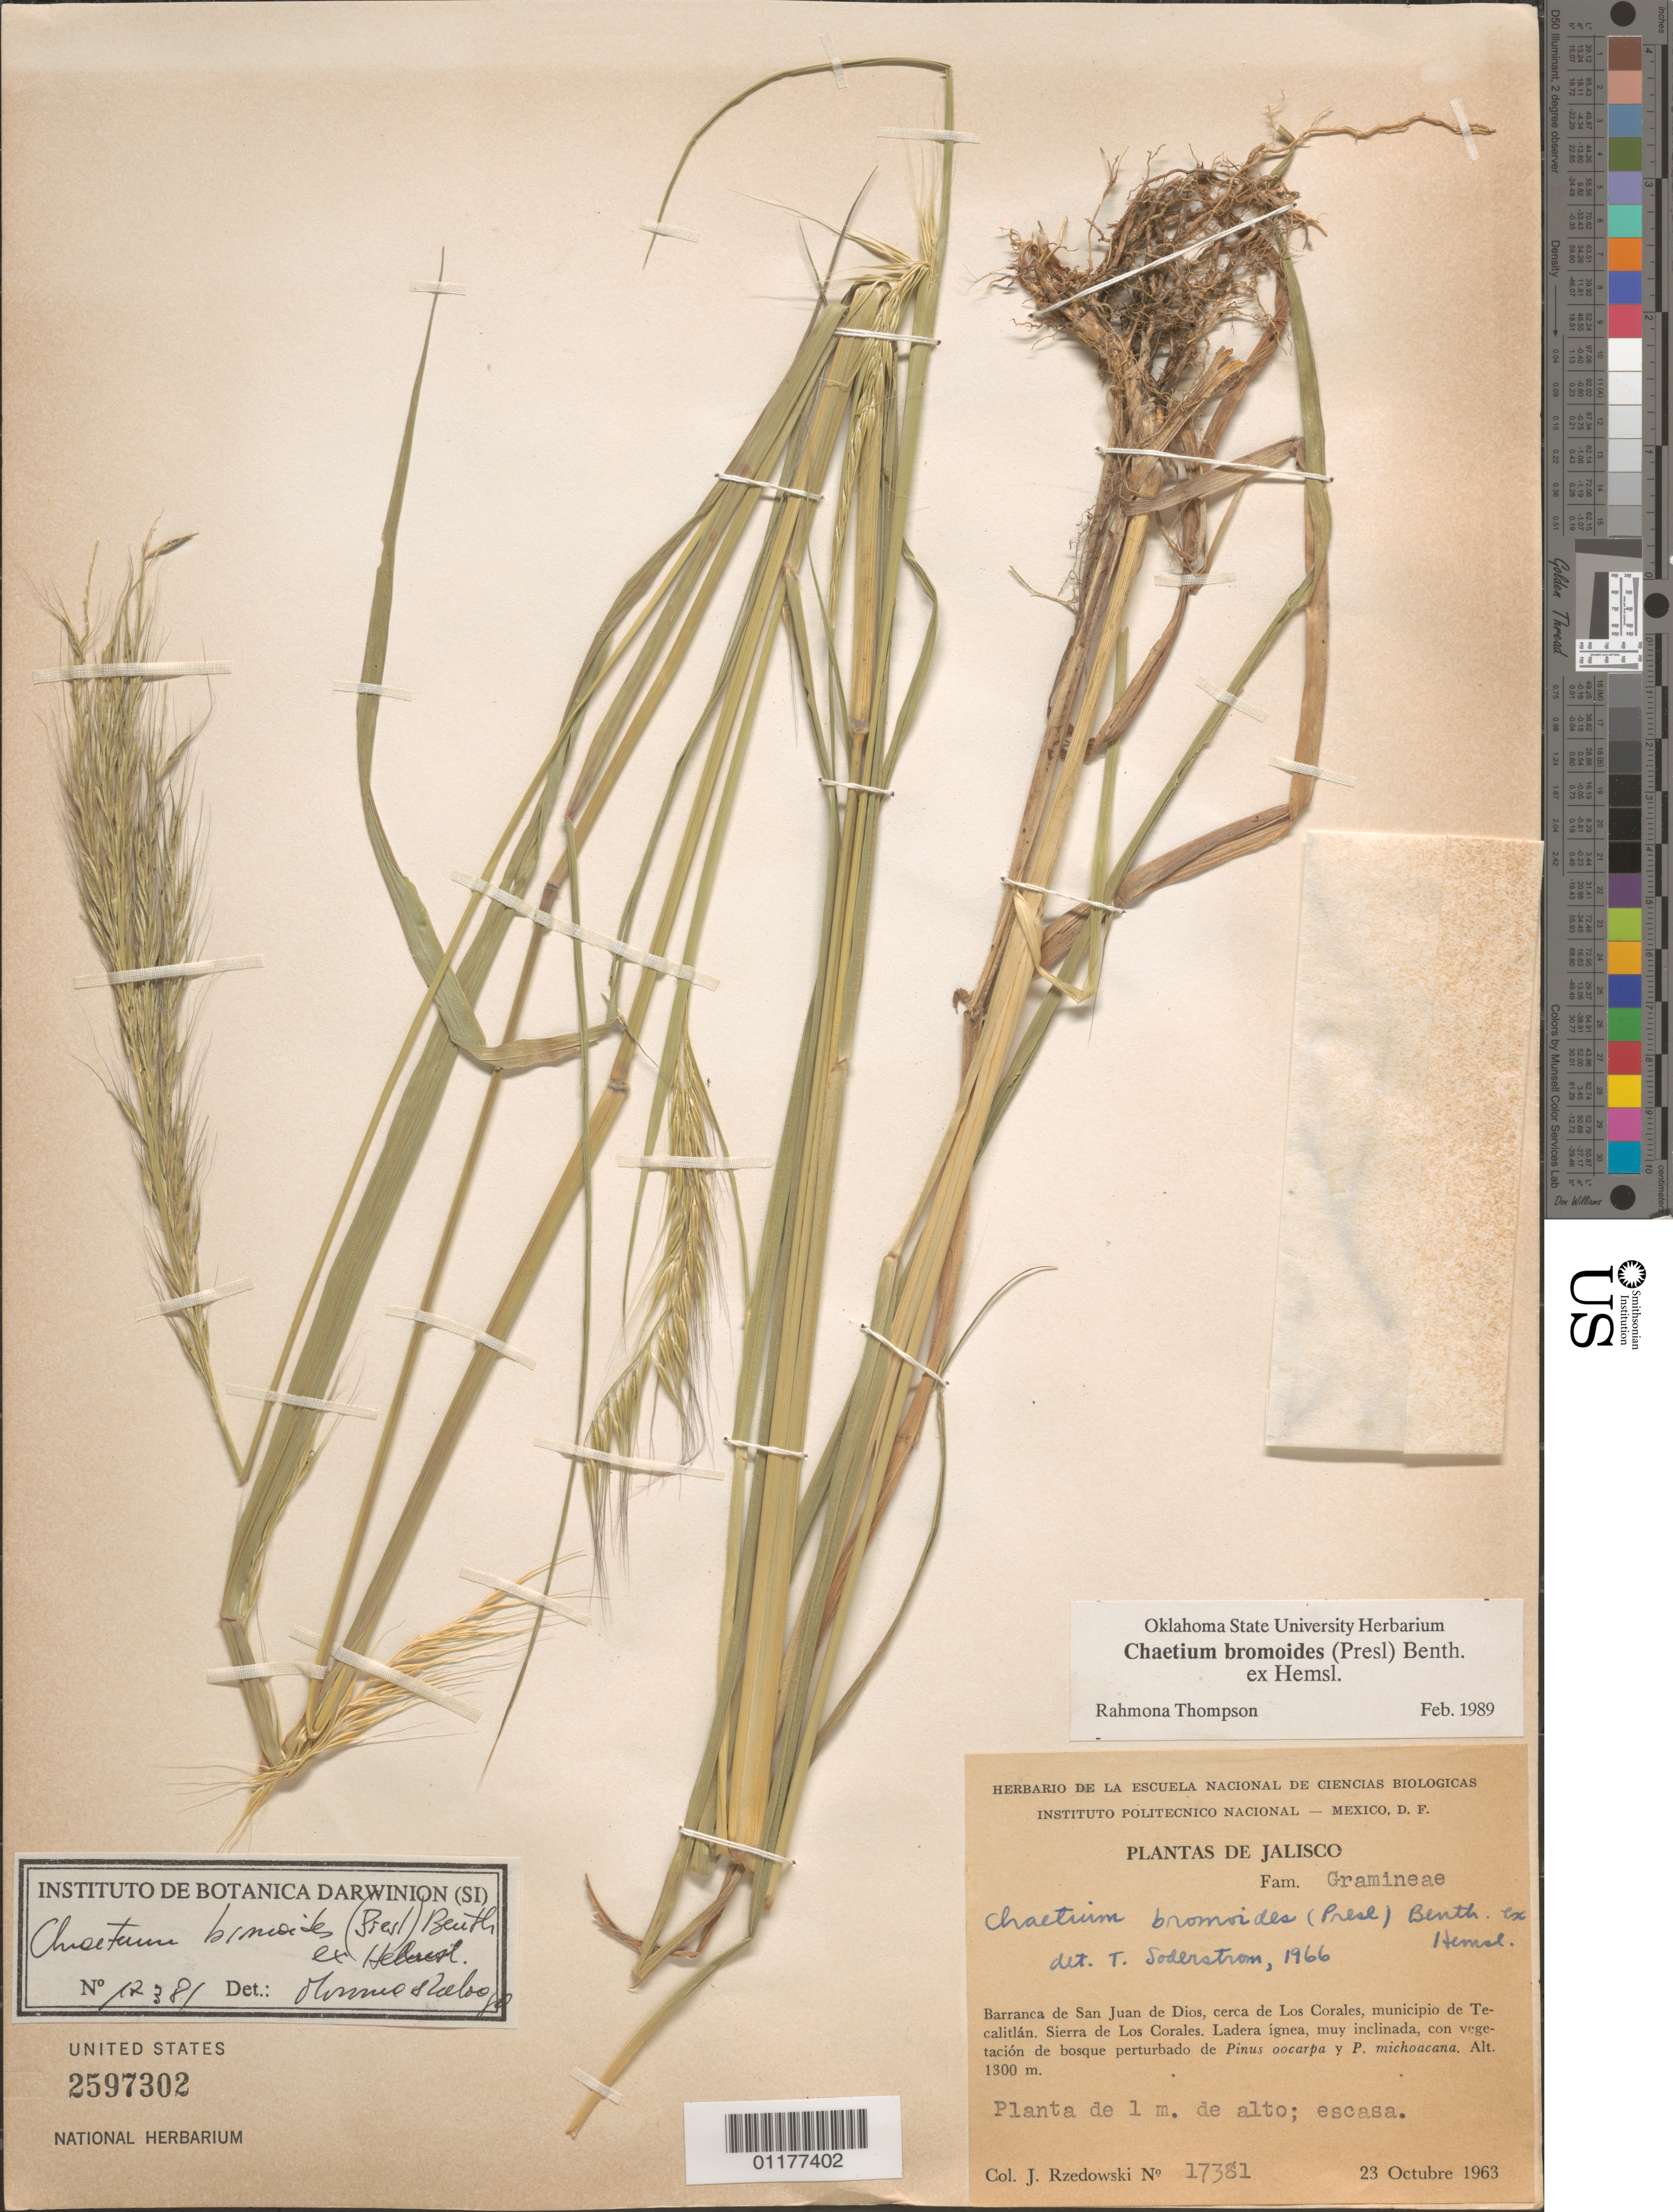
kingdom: Plantae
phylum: Tracheophyta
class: Liliopsida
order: Poales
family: Poaceae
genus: Chaetium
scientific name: Chaetium bromoides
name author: (J. Presl) Benth. ex Hemsl.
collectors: J. Rzedowski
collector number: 17381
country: Mexico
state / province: Jalisco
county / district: Tecalitlán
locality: Barranca de San Juan de Dios, cerca de Los Corales, Sierra de Los Corales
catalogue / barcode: US 2597302